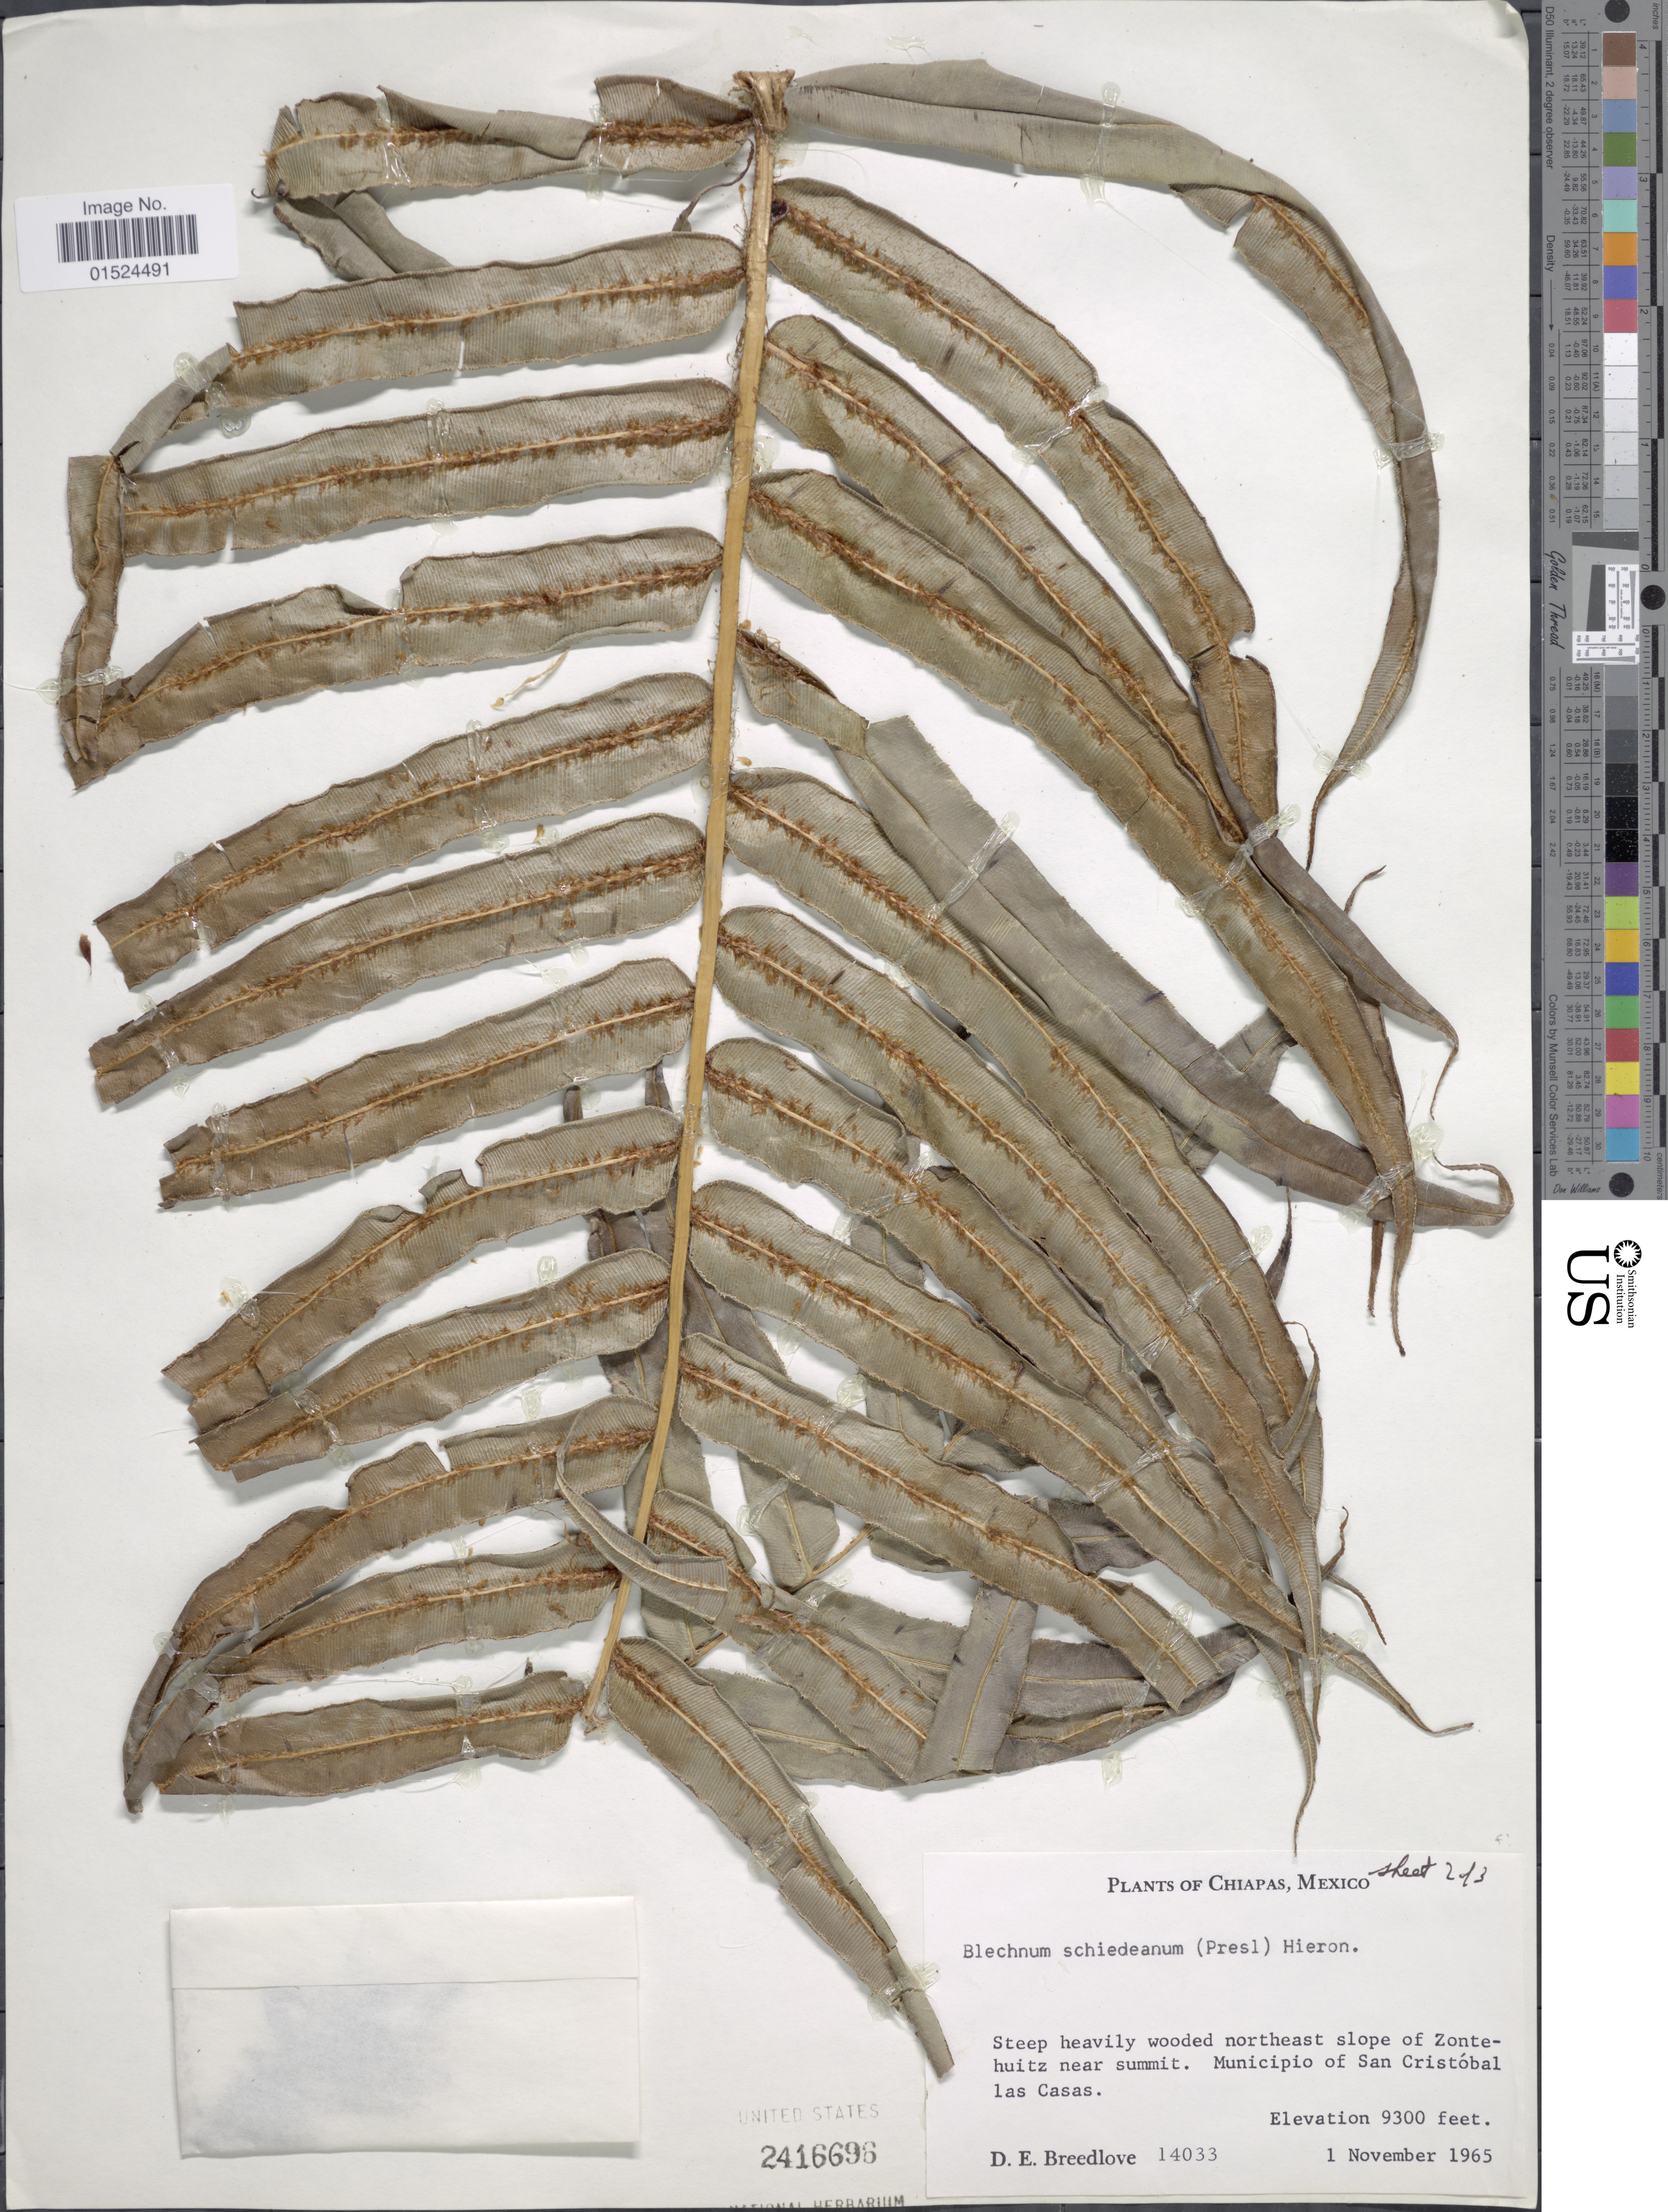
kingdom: Plantae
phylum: Tracheophyta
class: Polypodiopsida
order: Polypodiales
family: Blechnaceae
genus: Blechnum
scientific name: Blechnum schiedeanum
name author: (Schltdl. ex C. Presl) Hieron.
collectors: D. E. Breedlove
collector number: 14033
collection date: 1965-11-01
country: Mexico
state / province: Chiapas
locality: Steep heavily wooded northeast slope of Zontehuitz near summit. Municipio of San Cristóbal las Casas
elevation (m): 2835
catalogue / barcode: US 2416696